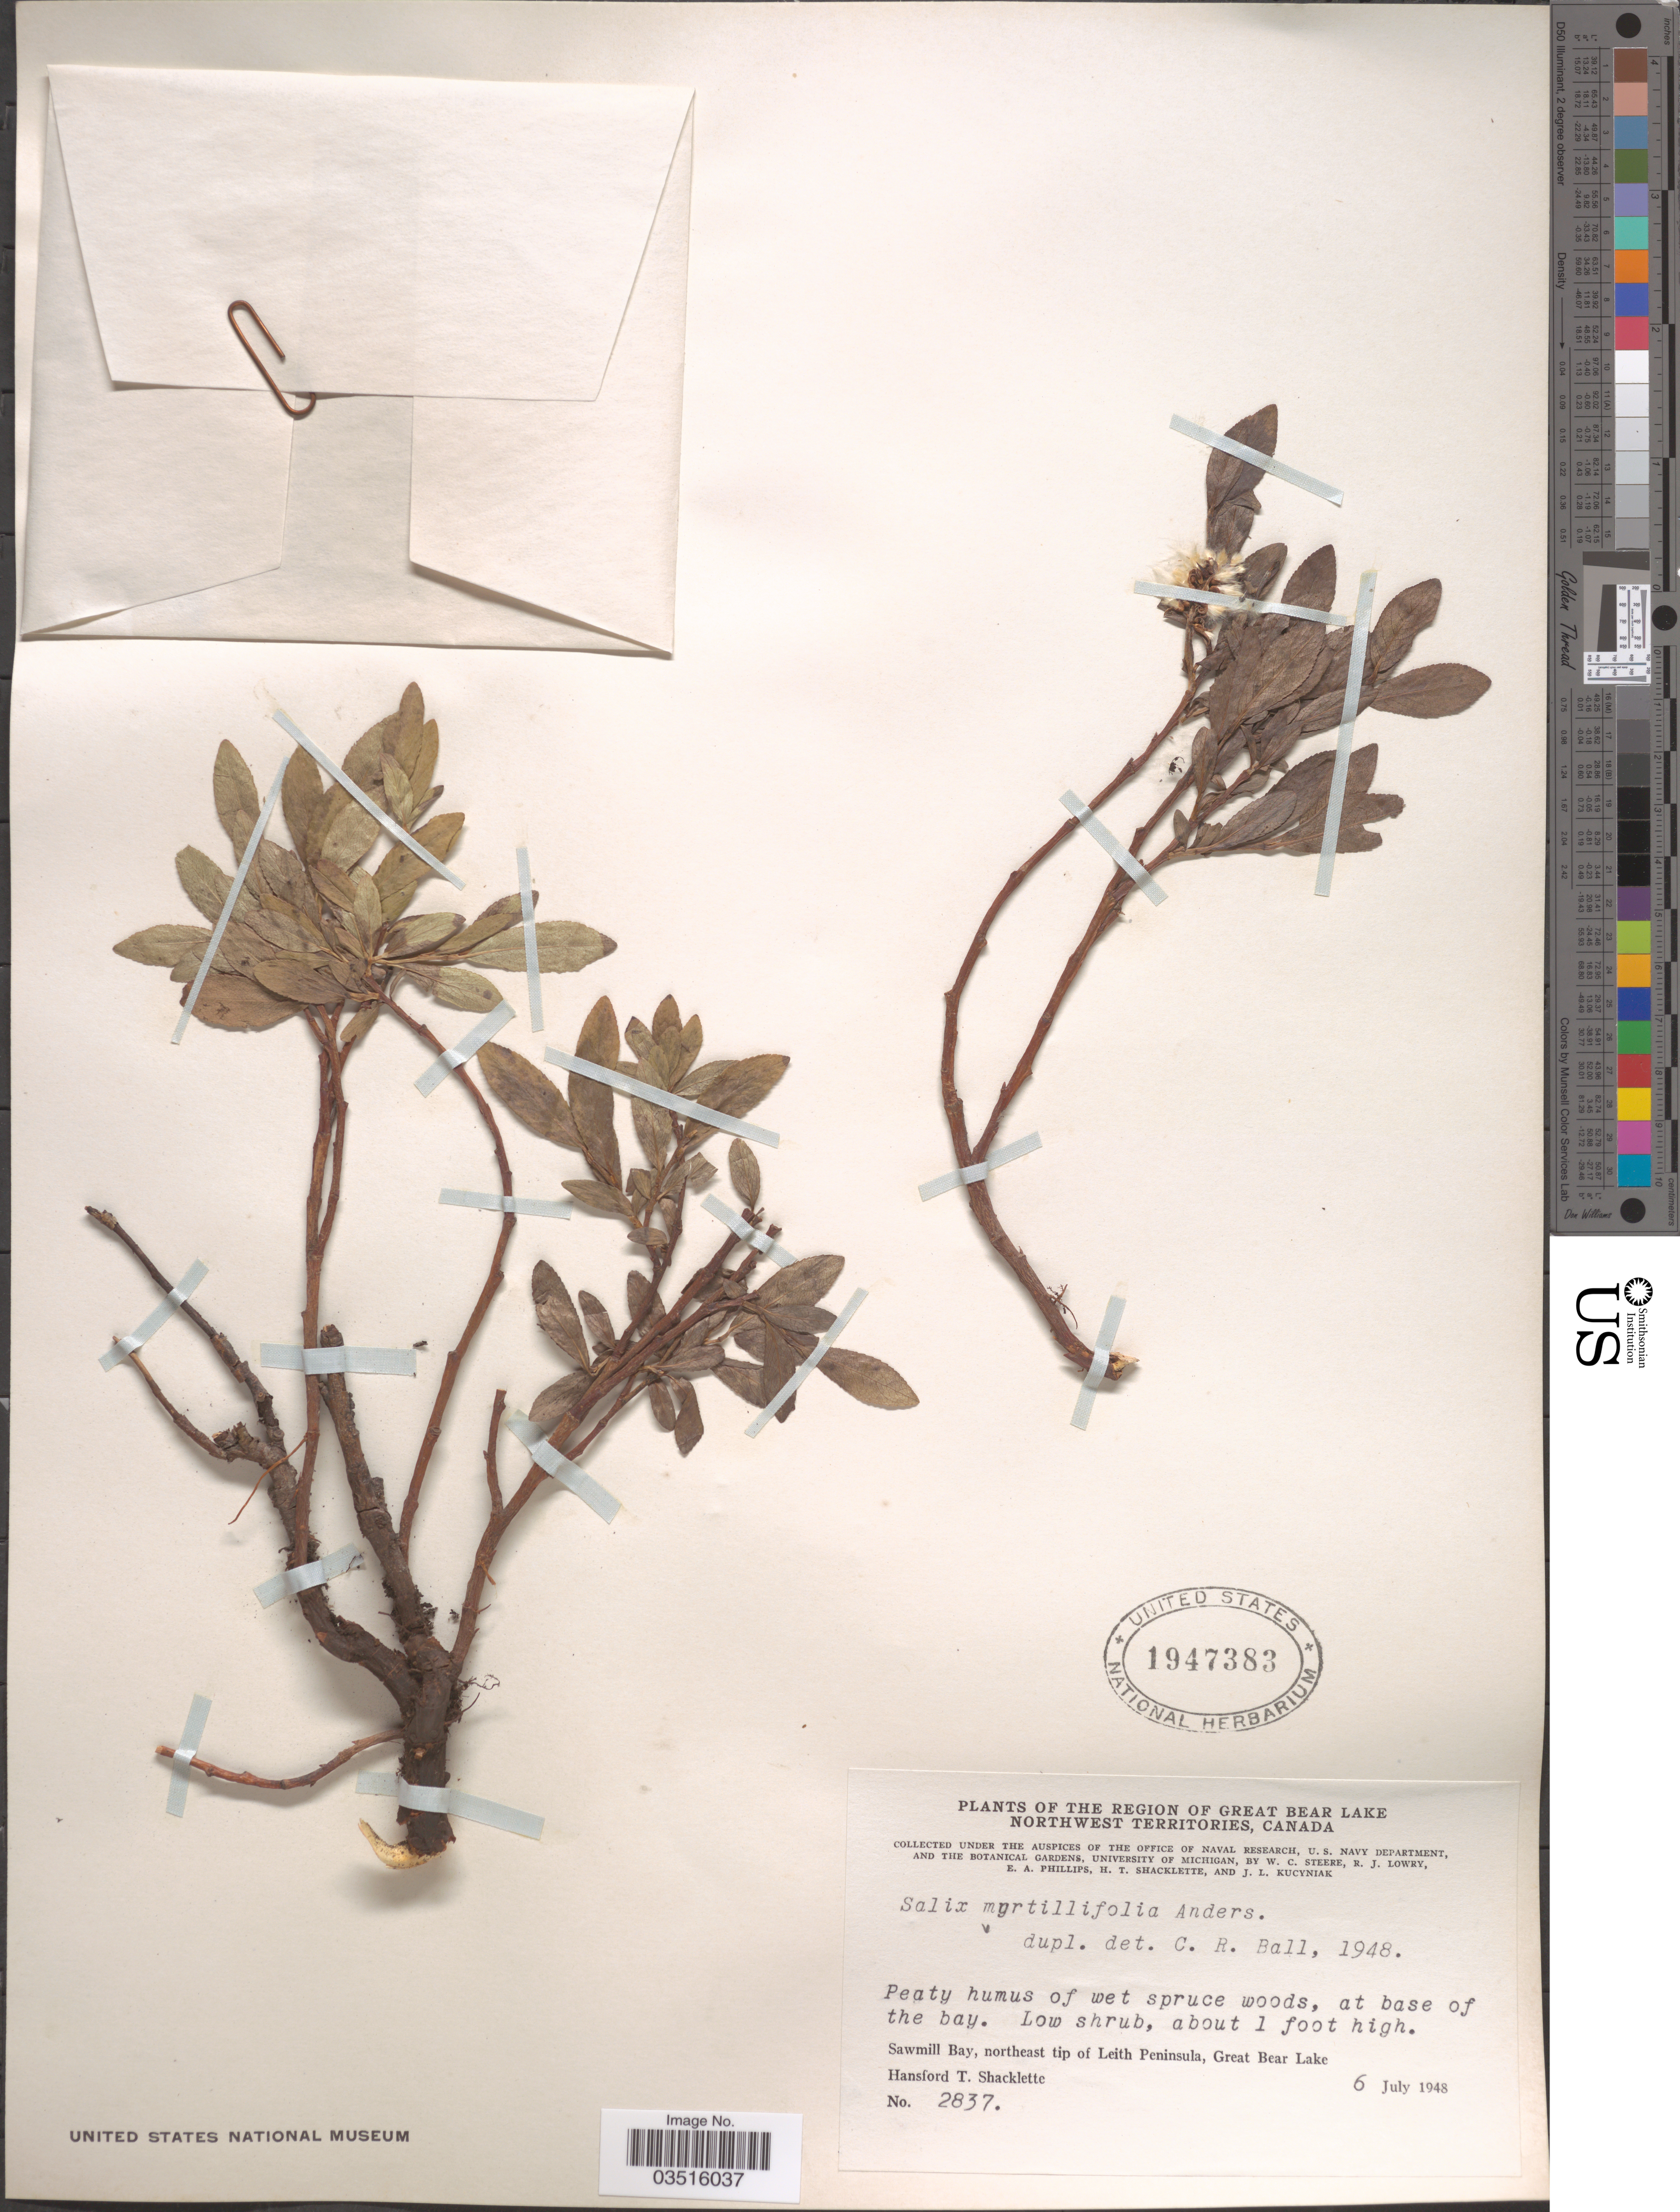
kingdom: Plantae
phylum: Tracheophyta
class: Magnoliopsida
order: Malpighiales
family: Salicaceae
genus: Salix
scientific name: Salix myrtillifolia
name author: Andersson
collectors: H. Shacklette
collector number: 2837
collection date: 1948-07-06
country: Canada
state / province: Northwest Territories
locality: The Region of Great Bear Lake. Sawmill Bay, northeast tip of Leith Peninsula, Great Bear Lake.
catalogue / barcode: US 1947383